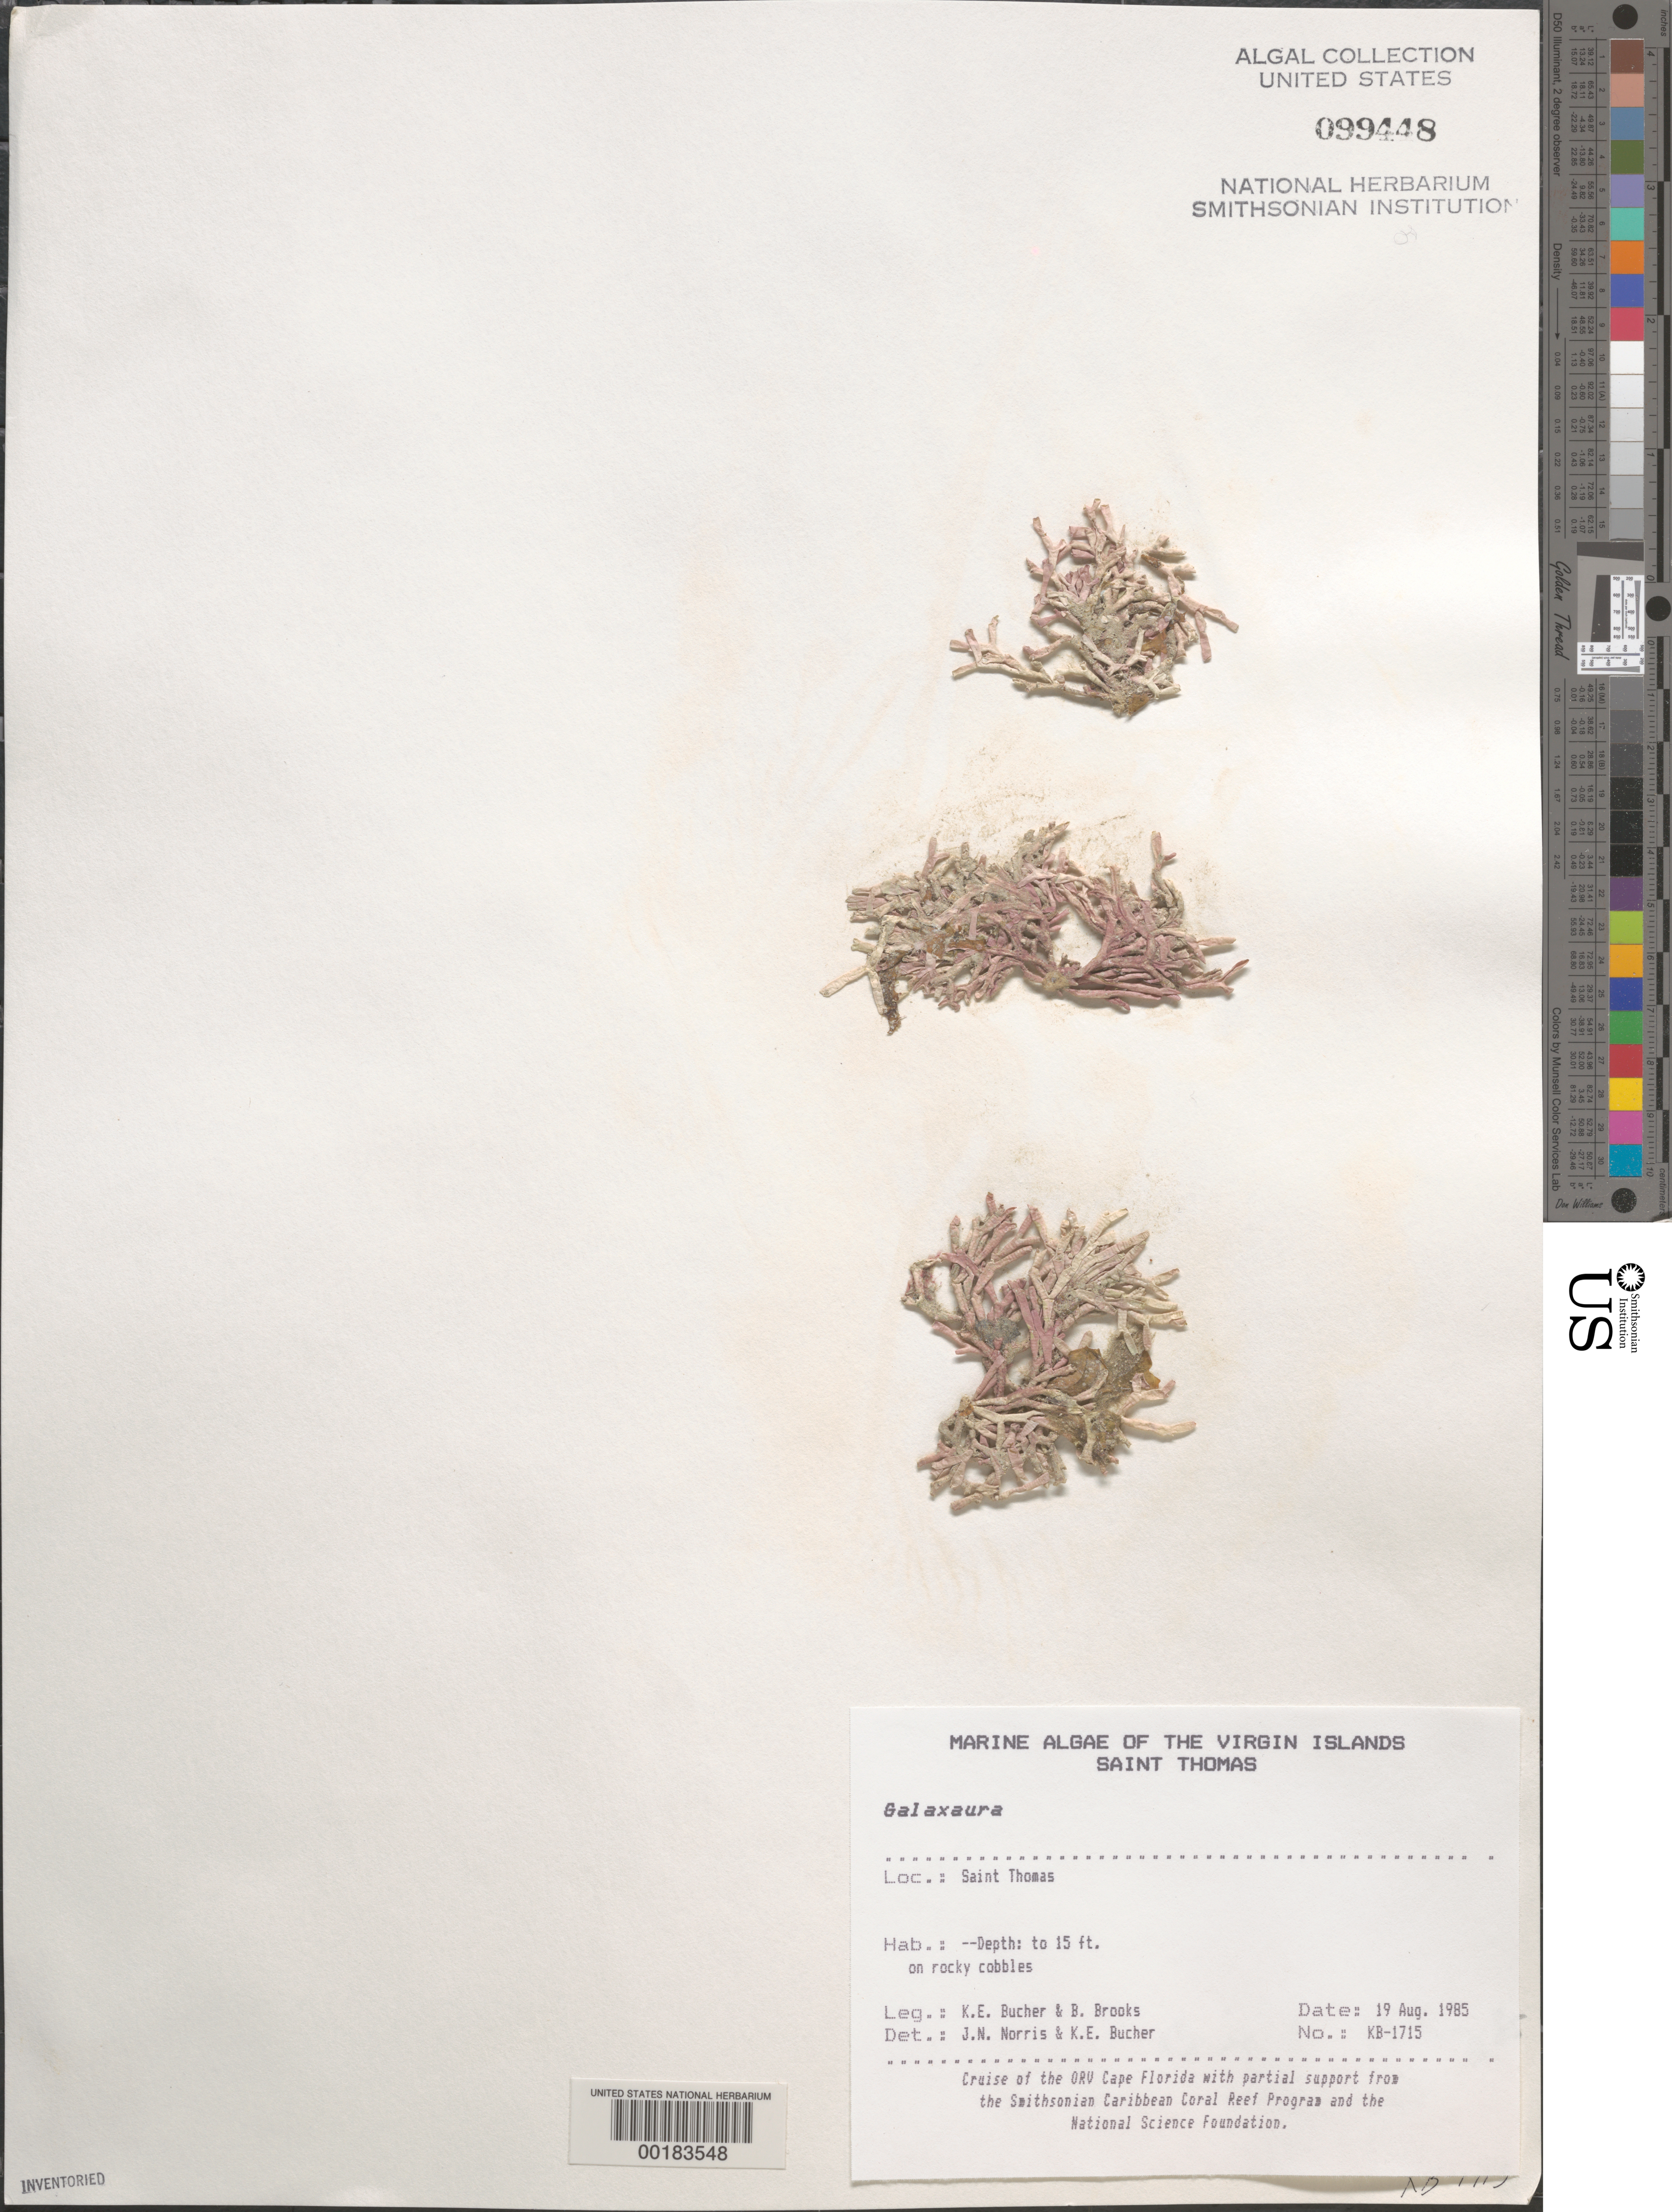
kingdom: Plantae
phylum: Rhodophyta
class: Florideophyceae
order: Nemaliales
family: Galaxauraceae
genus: Galaxaura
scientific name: Galaxaura sp.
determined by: Norris, J. N.; Bucher, K. E.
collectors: K. E. Bucher & B. Brooks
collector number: Kb-1715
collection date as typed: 19 Aug 1985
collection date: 1985-08-19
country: U.S. Virgin Islands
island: St. Thomas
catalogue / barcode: US 99448